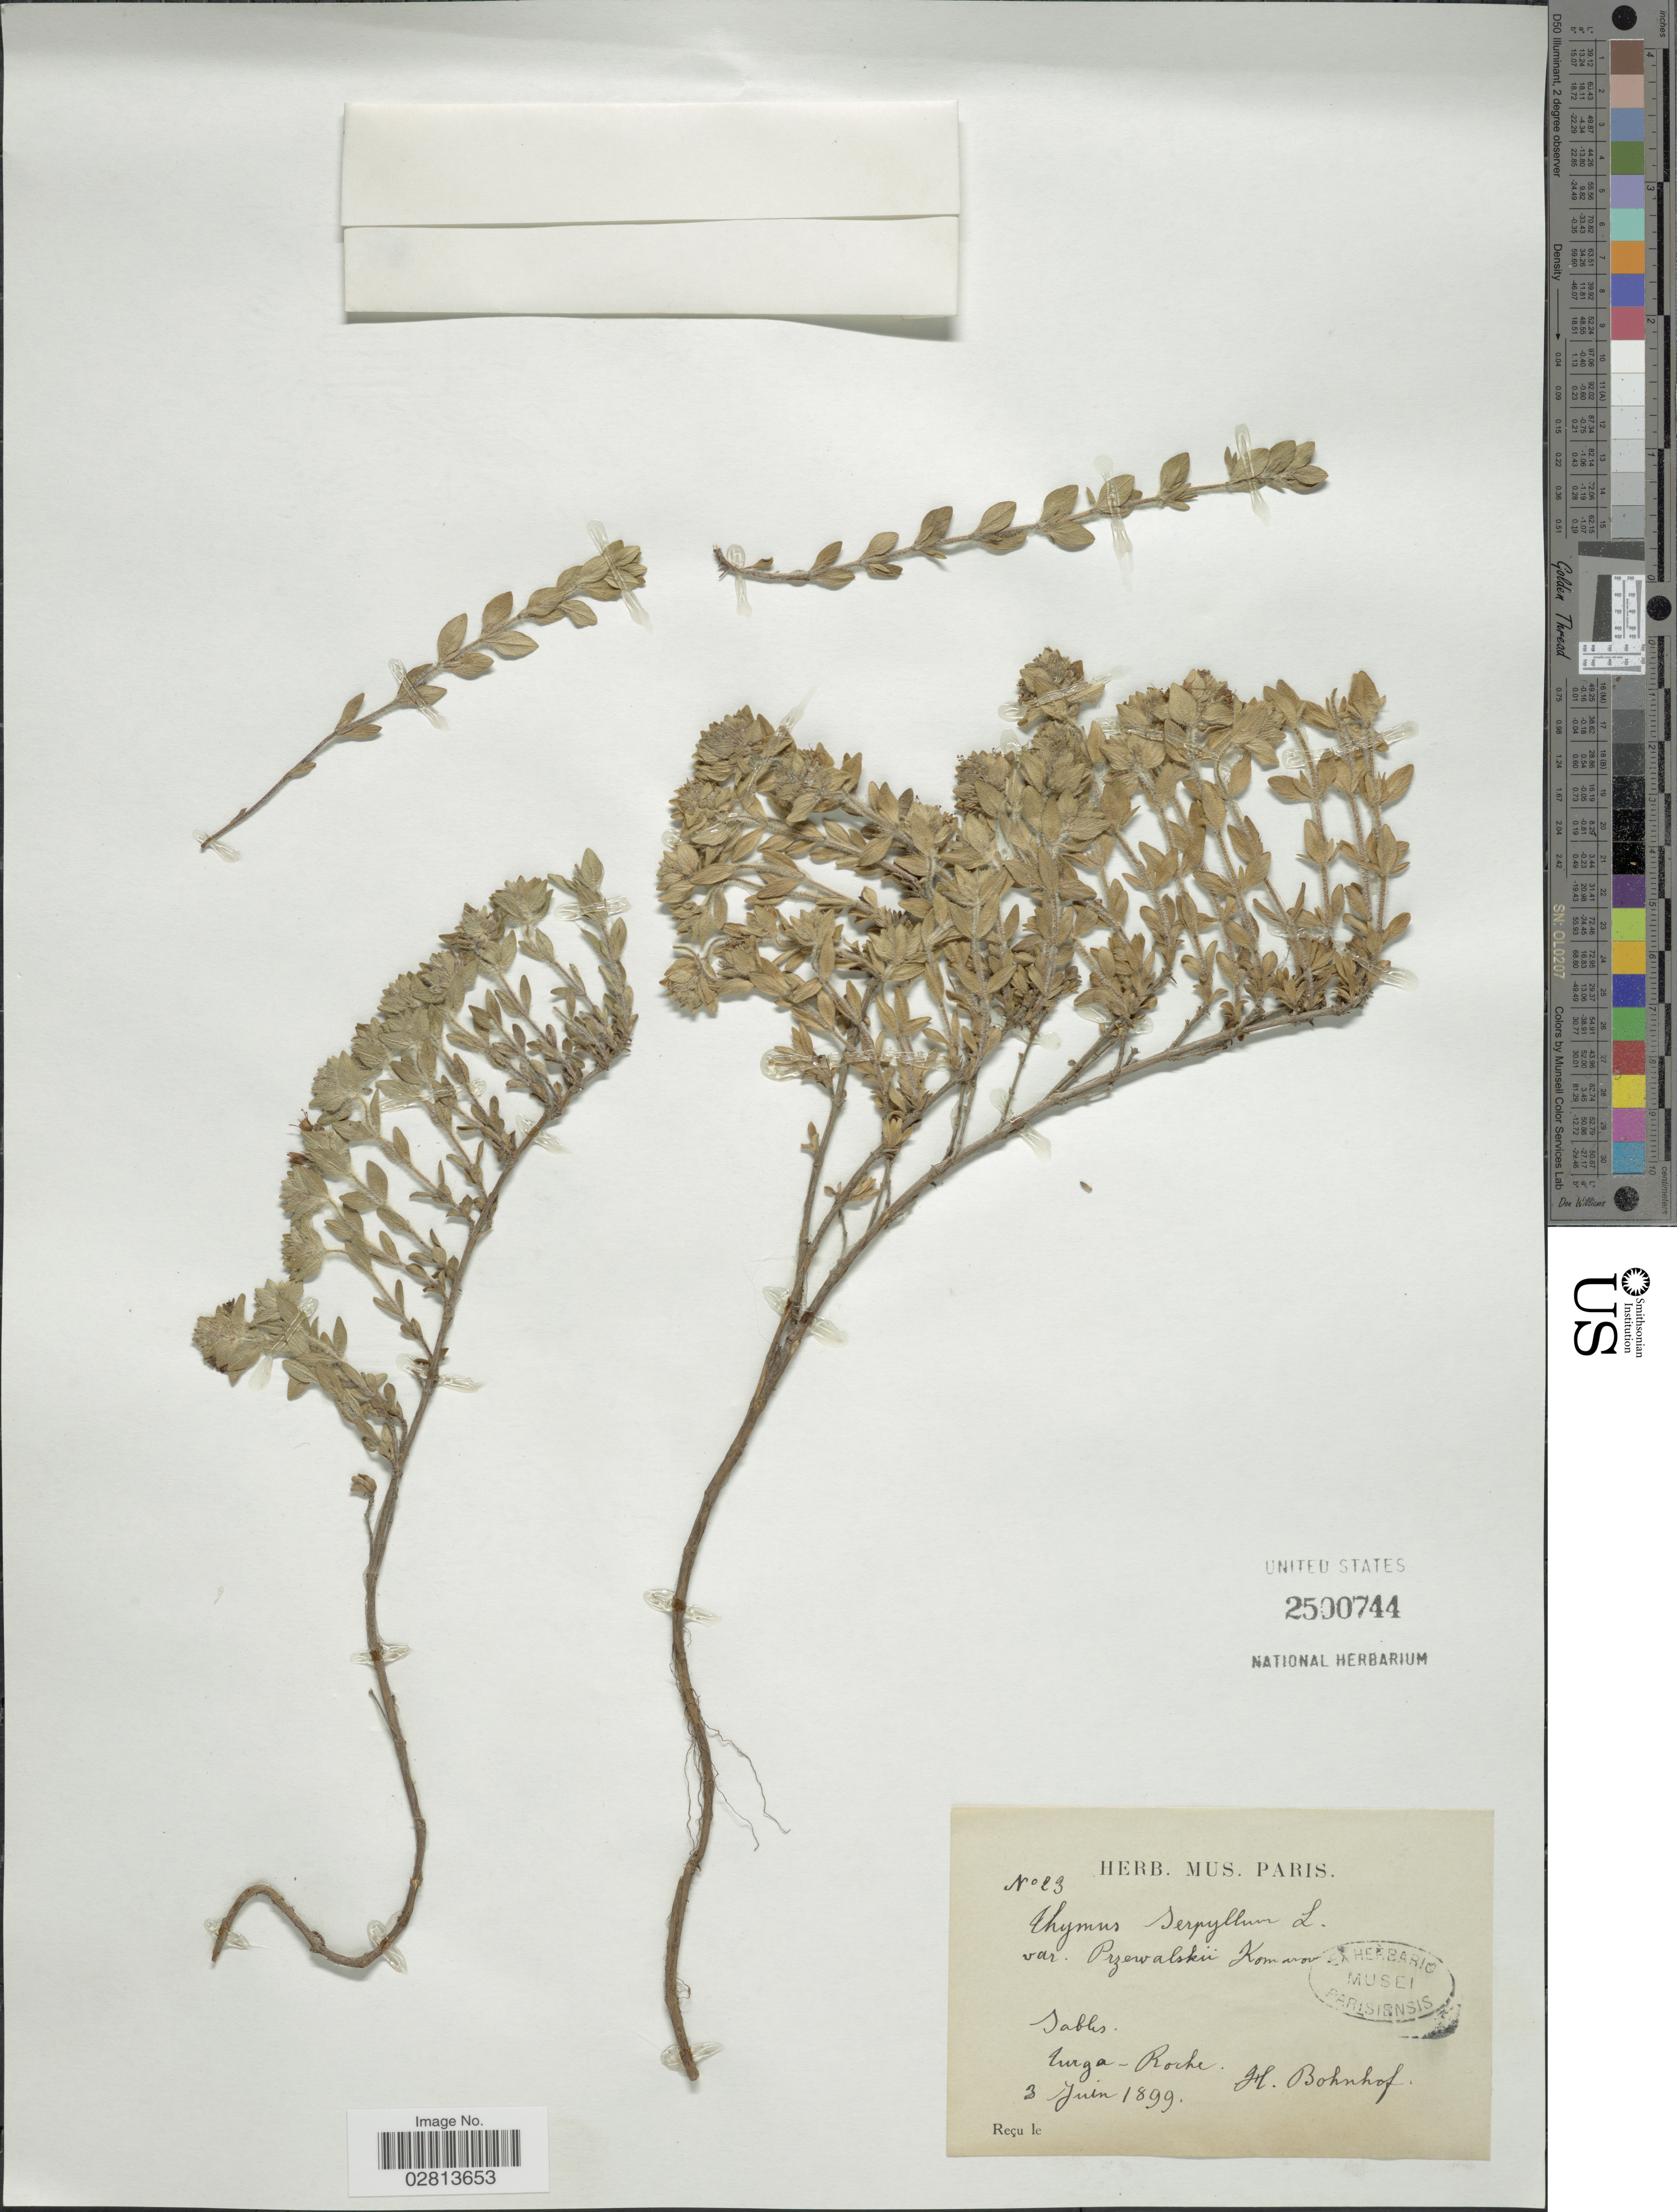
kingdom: Plantae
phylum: Tracheophyta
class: Magnoliopsida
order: Lamiales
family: Lamiaceae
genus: Thymus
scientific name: Thymus serpyllum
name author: L.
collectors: H. Bohnhof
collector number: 23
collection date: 1899-06-03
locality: Turga-Roche. [interpreted]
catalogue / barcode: US 2500744